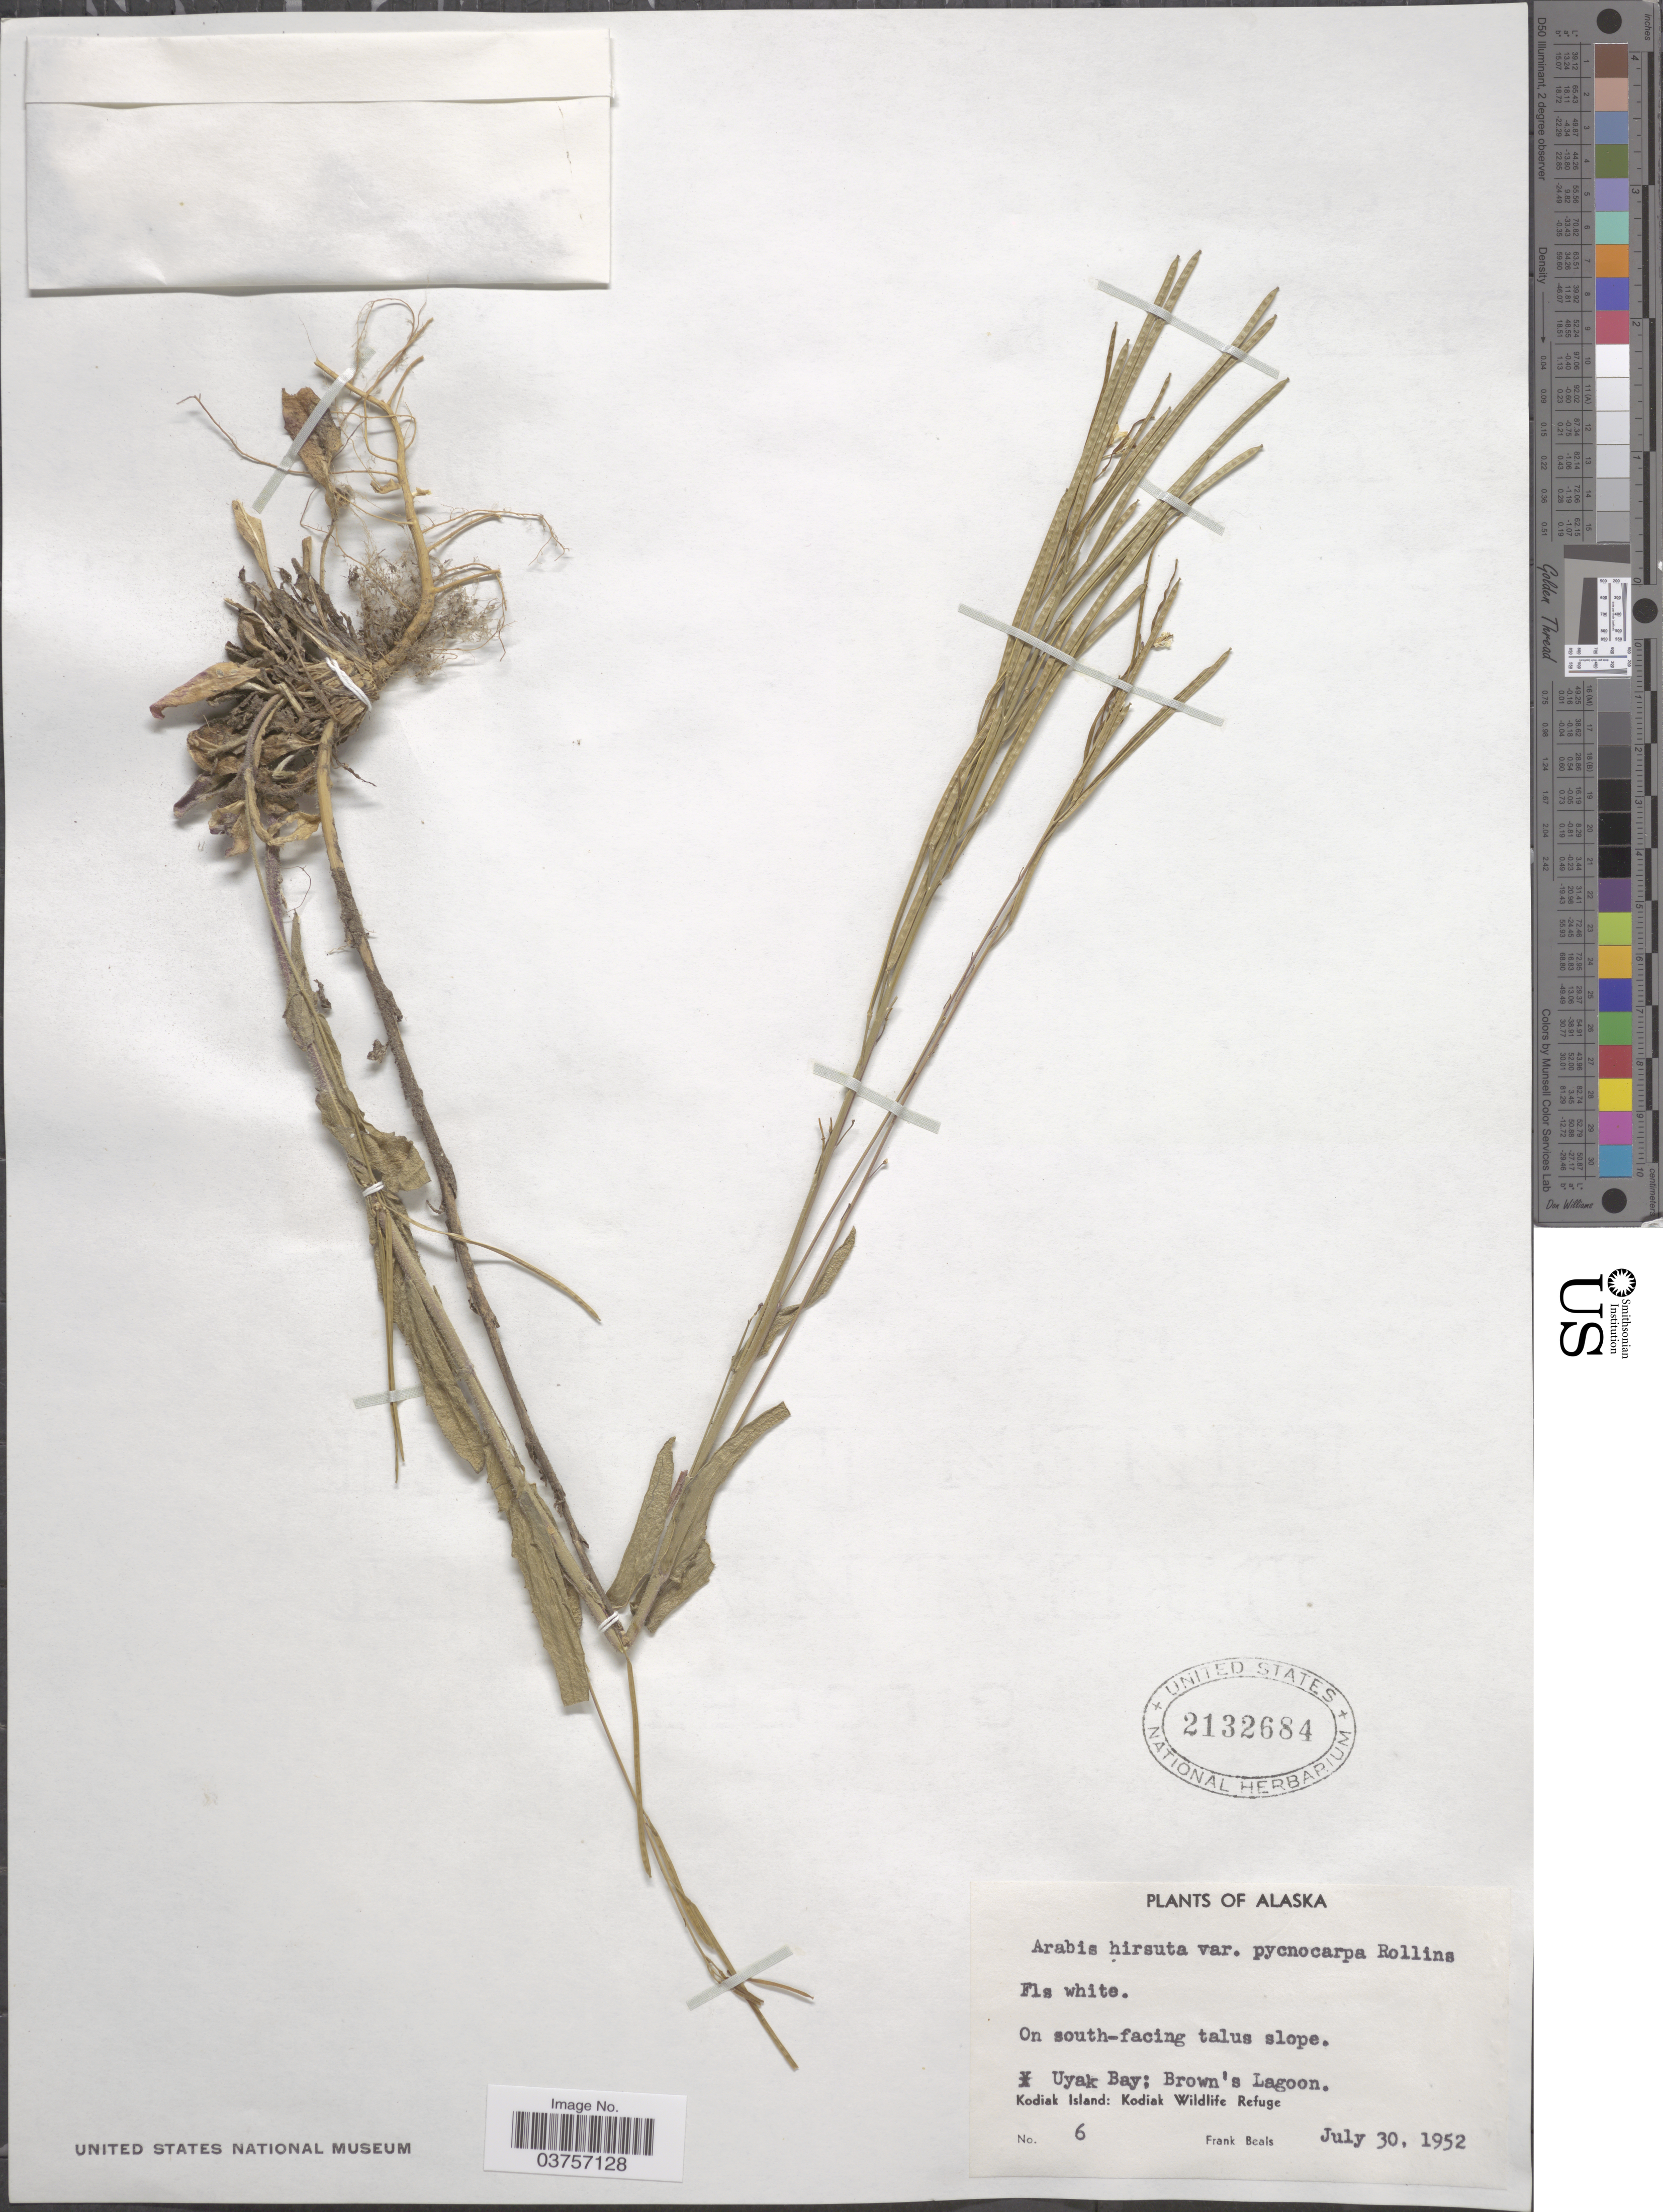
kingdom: Plantae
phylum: Tracheophyta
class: Magnoliopsida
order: Brassicales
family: Brassicaceae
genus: Arabis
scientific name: Arabis hirsuta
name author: (L.) Scop.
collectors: F. Beals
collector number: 6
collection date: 1952-07-30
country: United States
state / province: Alaska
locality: On south-facing talus slope. Uyak Bay: Brown's Lagoon. Kodiak Island: Kodiak Wildlife Refuge.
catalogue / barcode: US 2132684